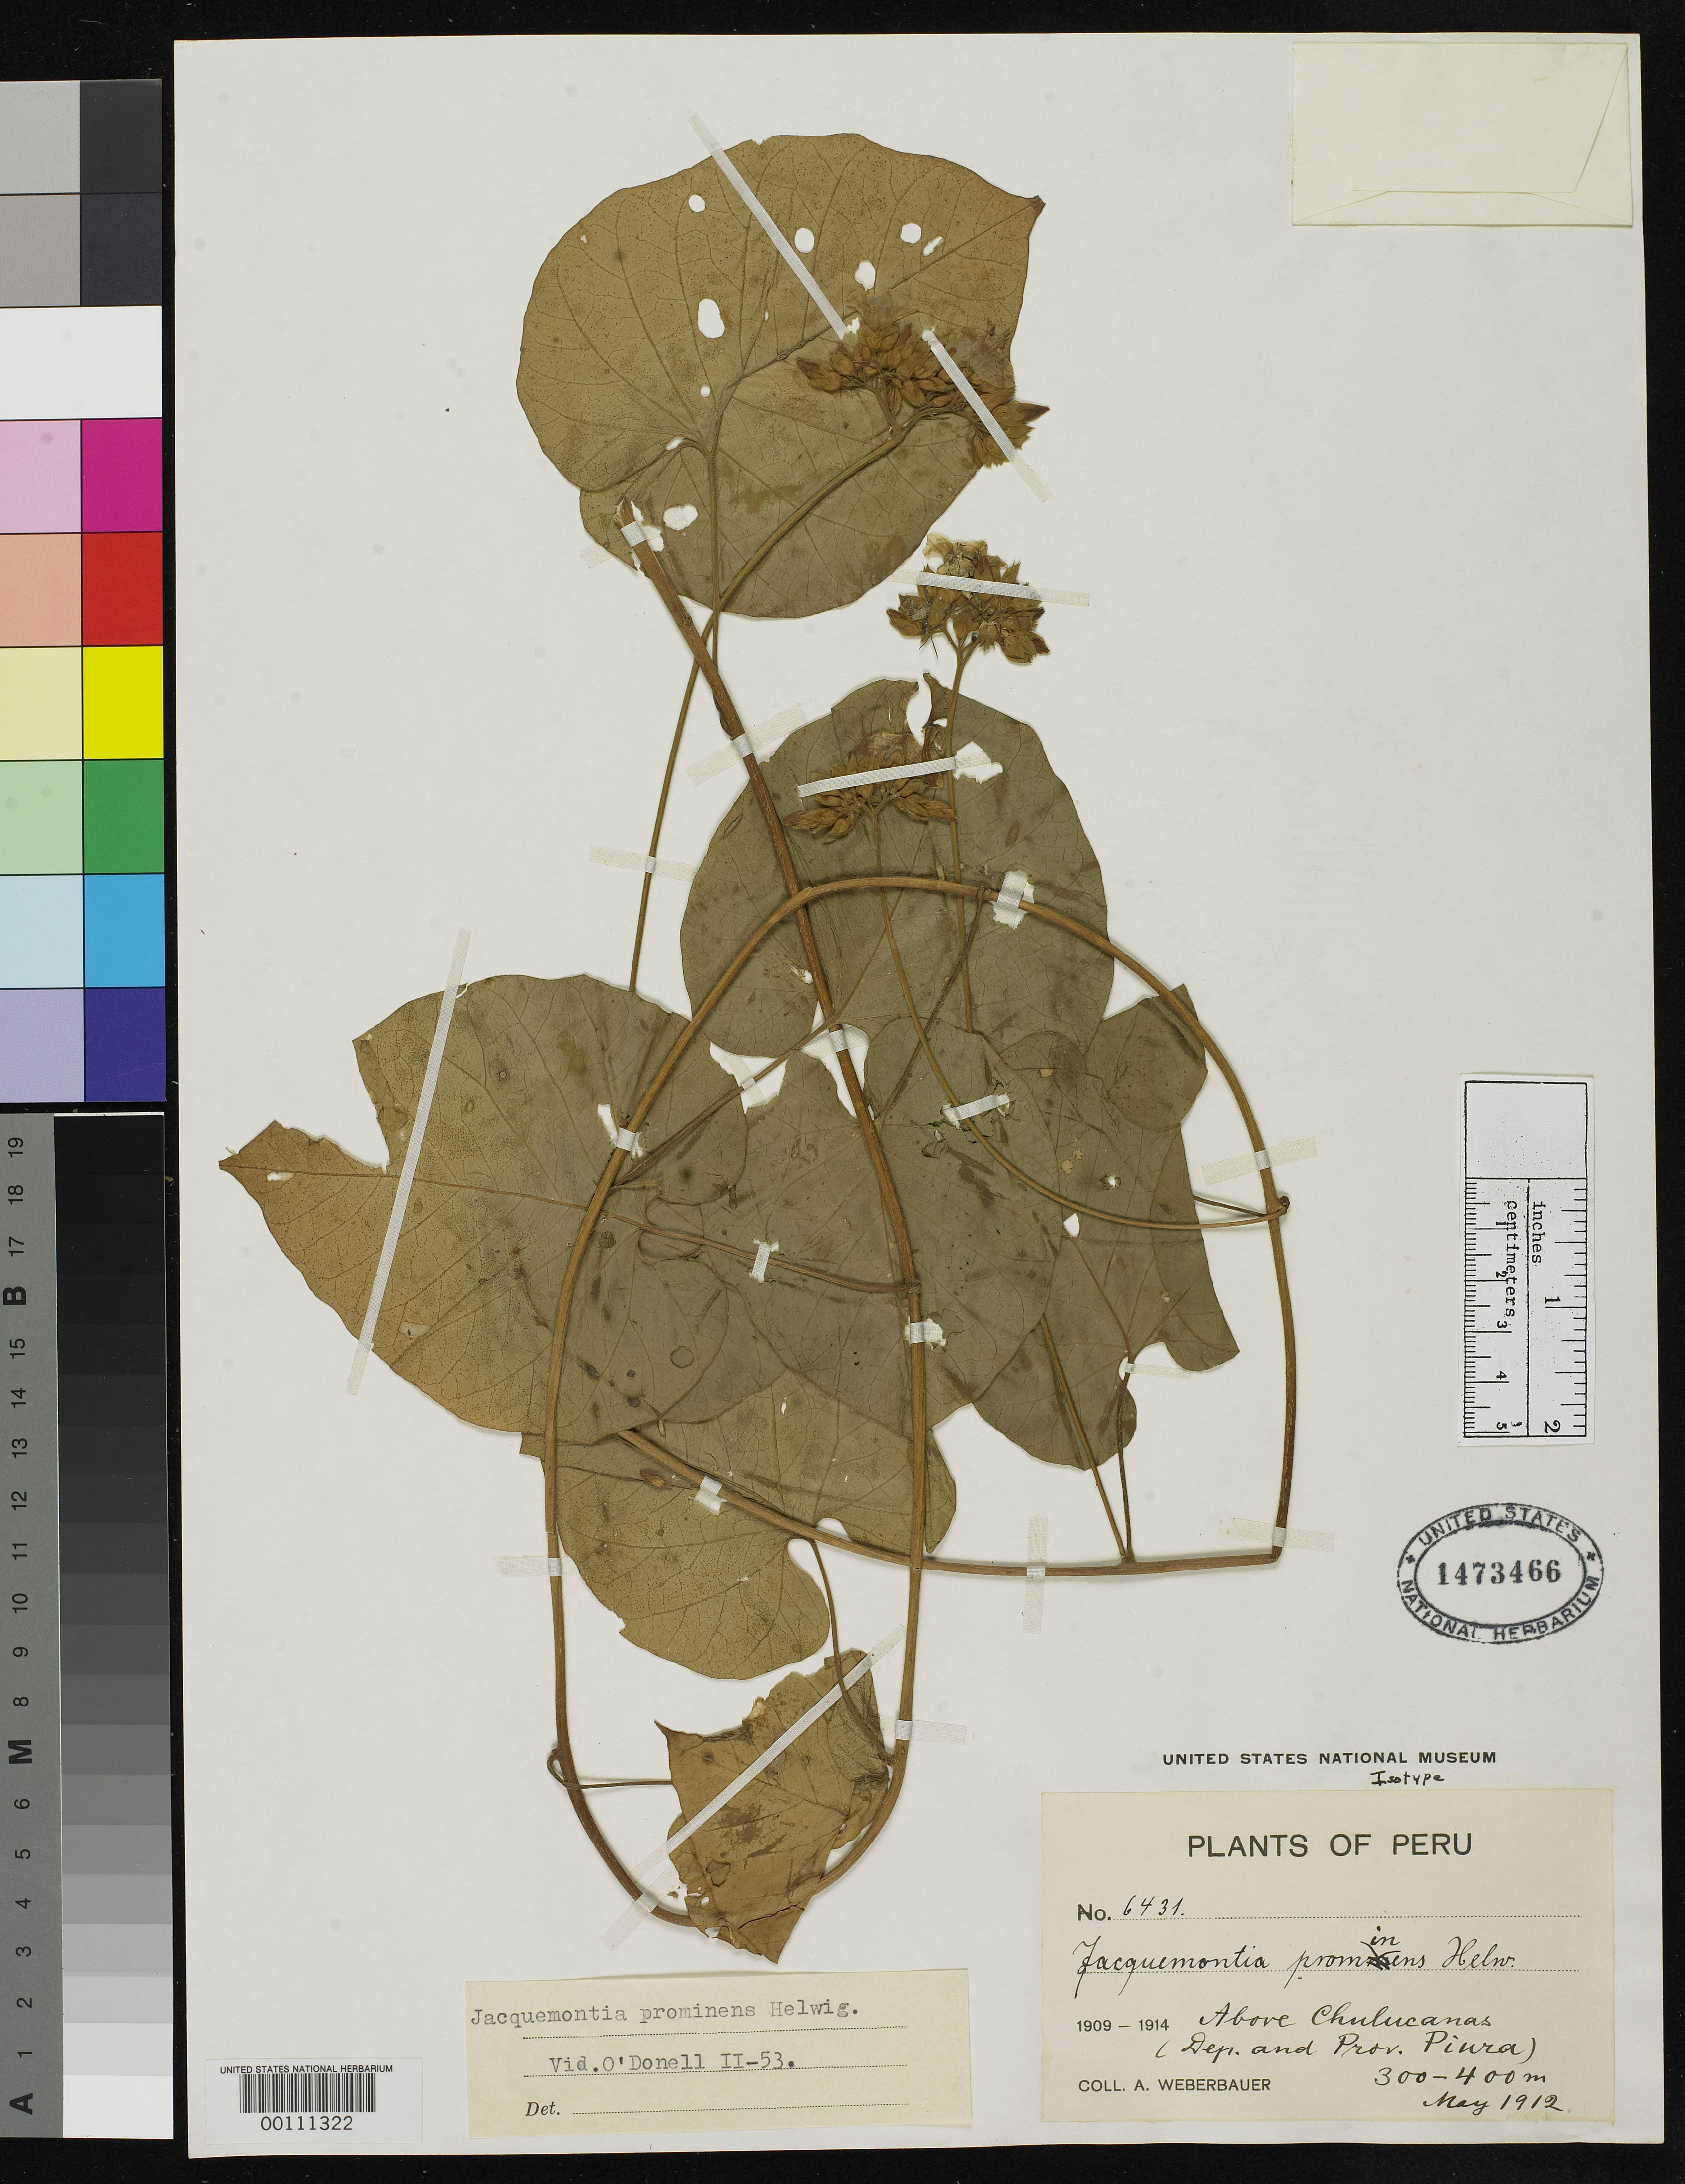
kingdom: Plantae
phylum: Tracheophyta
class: Magnoliopsida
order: Solanales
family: Convolvulaceae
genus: Jacquemontia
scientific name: Jacquemontia prominens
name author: Helwig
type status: Isotype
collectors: A. Weberbauer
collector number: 6431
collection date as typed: May 1912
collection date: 1912-05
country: Peru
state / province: Piura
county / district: Piura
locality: Above Chulucanas.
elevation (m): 300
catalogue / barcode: US 1473466